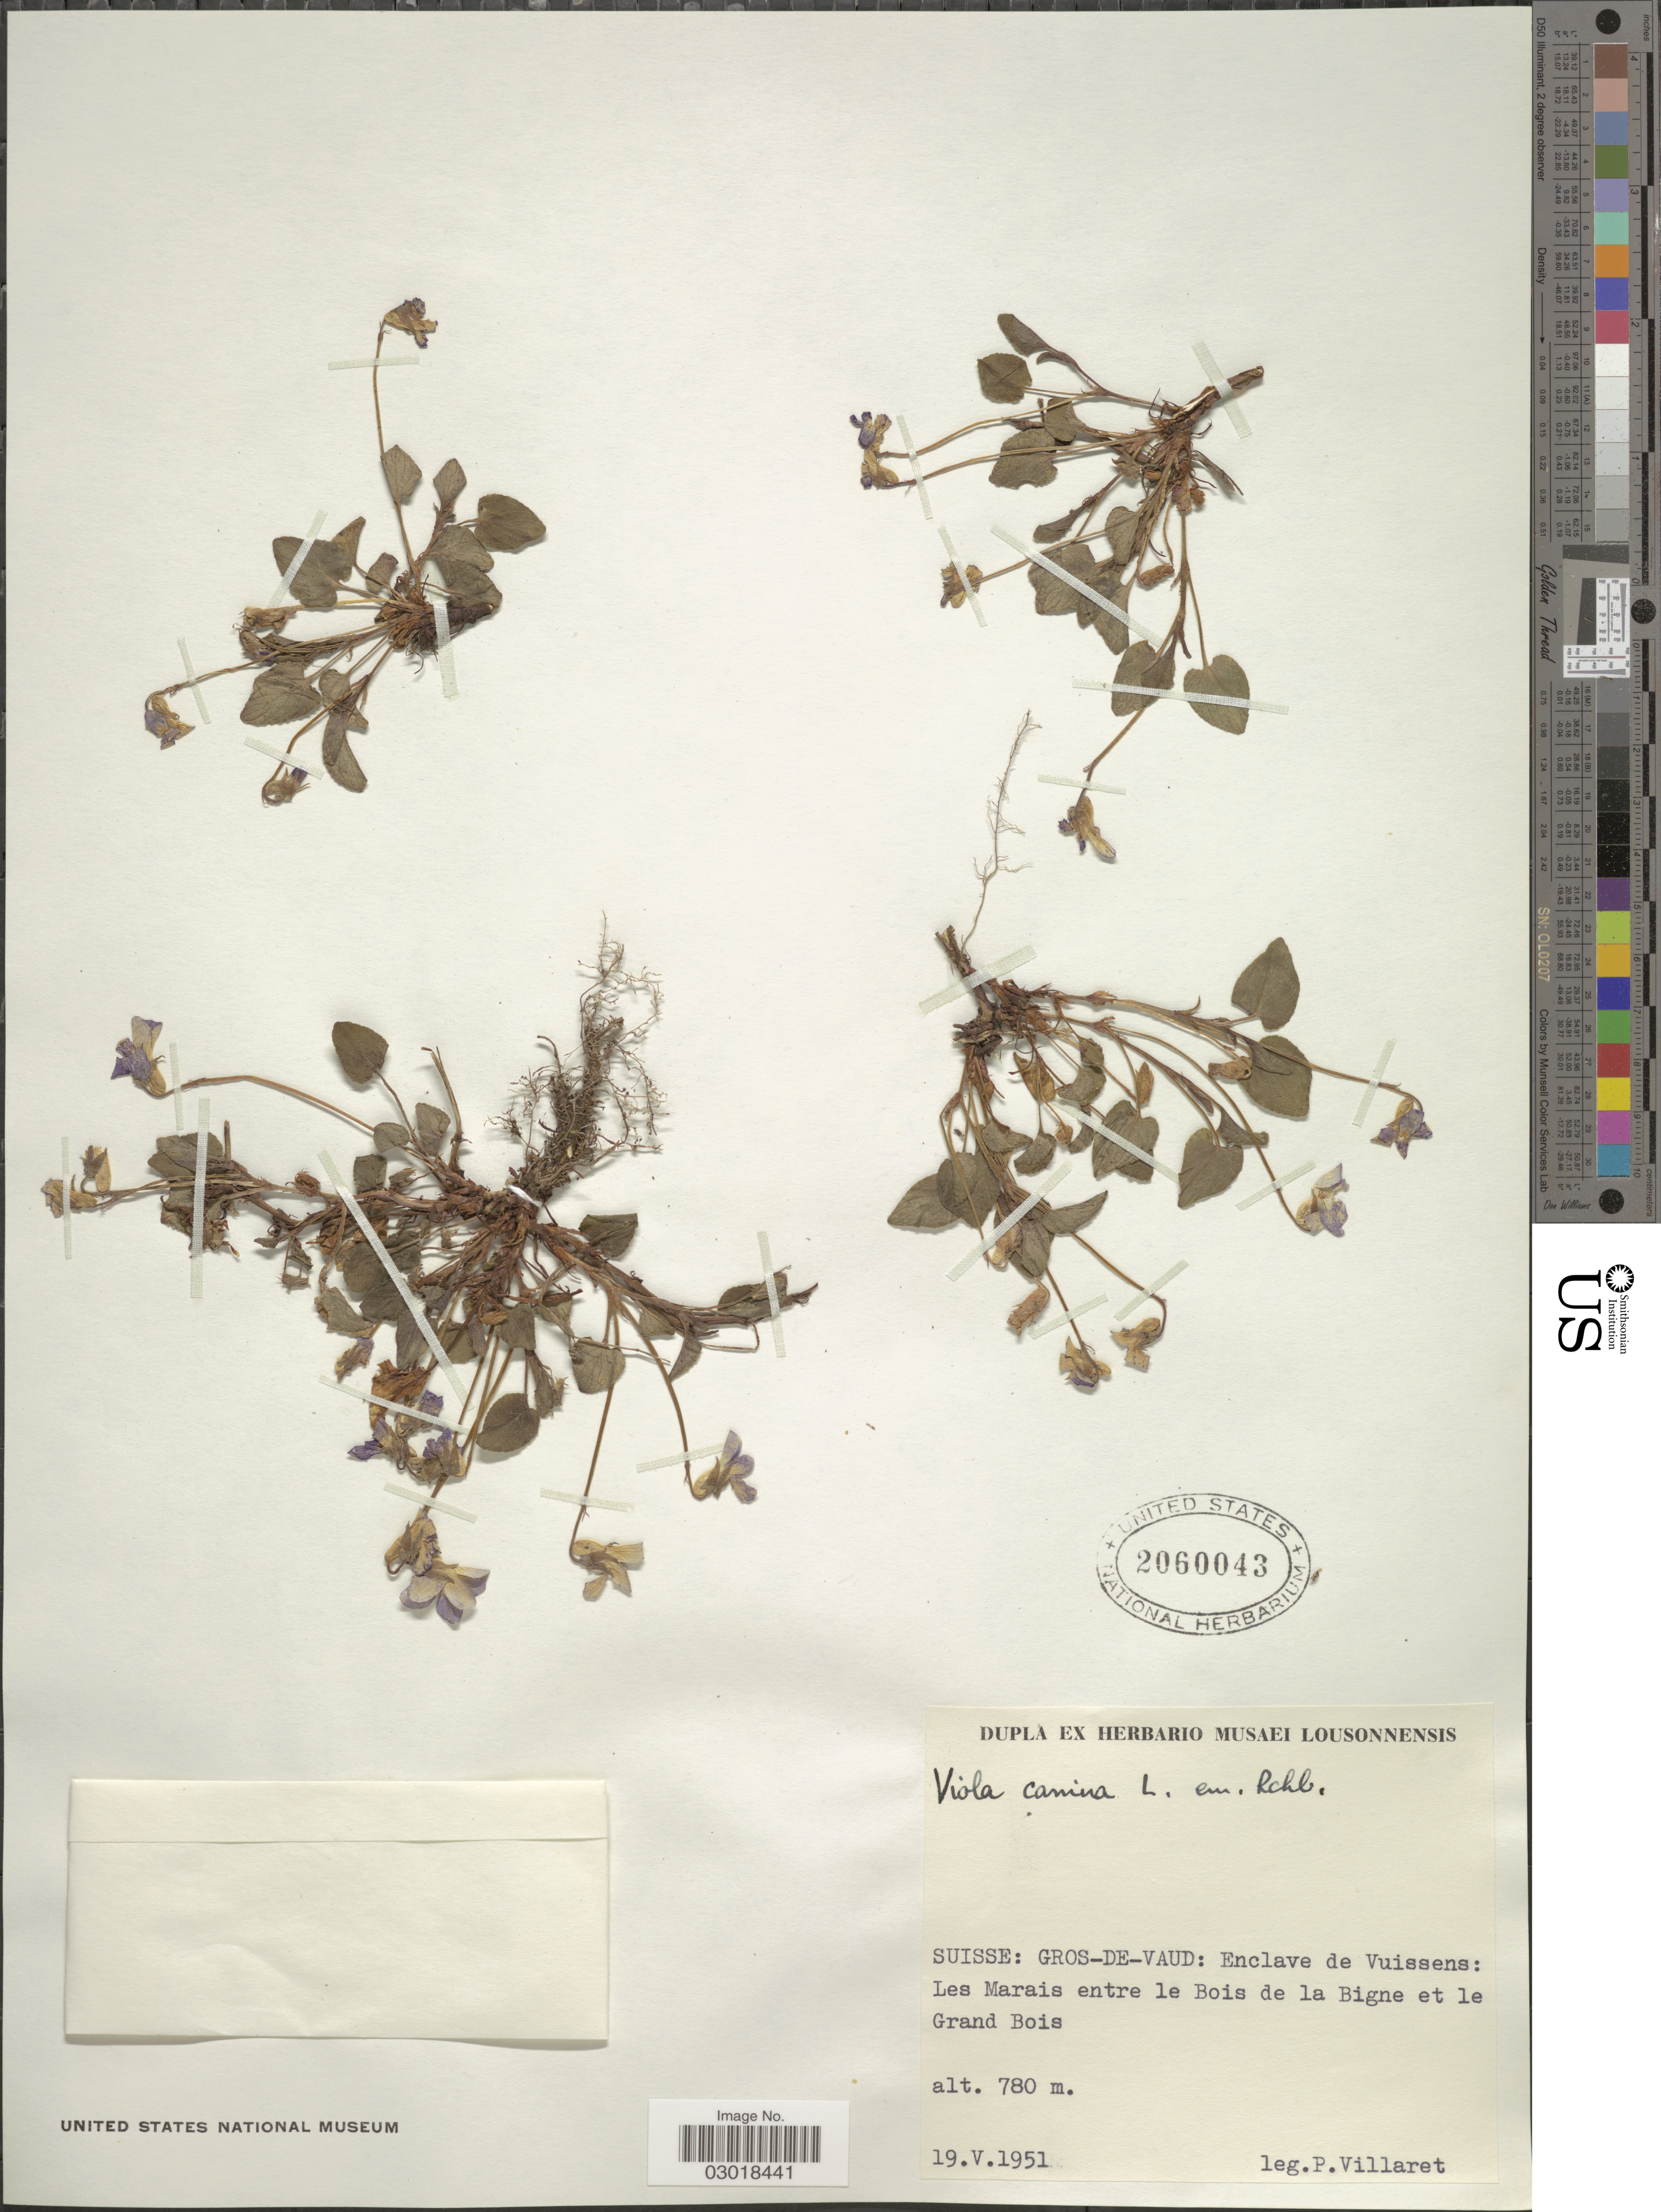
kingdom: Plantae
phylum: Tracheophyta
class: Magnoliopsida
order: Malpighiales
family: Violaceae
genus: Viola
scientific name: Viola canina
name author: L.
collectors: P. Villaret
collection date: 1951-05-19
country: Switzerland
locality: Gord-De-Vaud: Enclave de Vuissens: Les Marais entre le Bois de la Bigne et le Grand Bois.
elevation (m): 780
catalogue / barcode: US 2060043